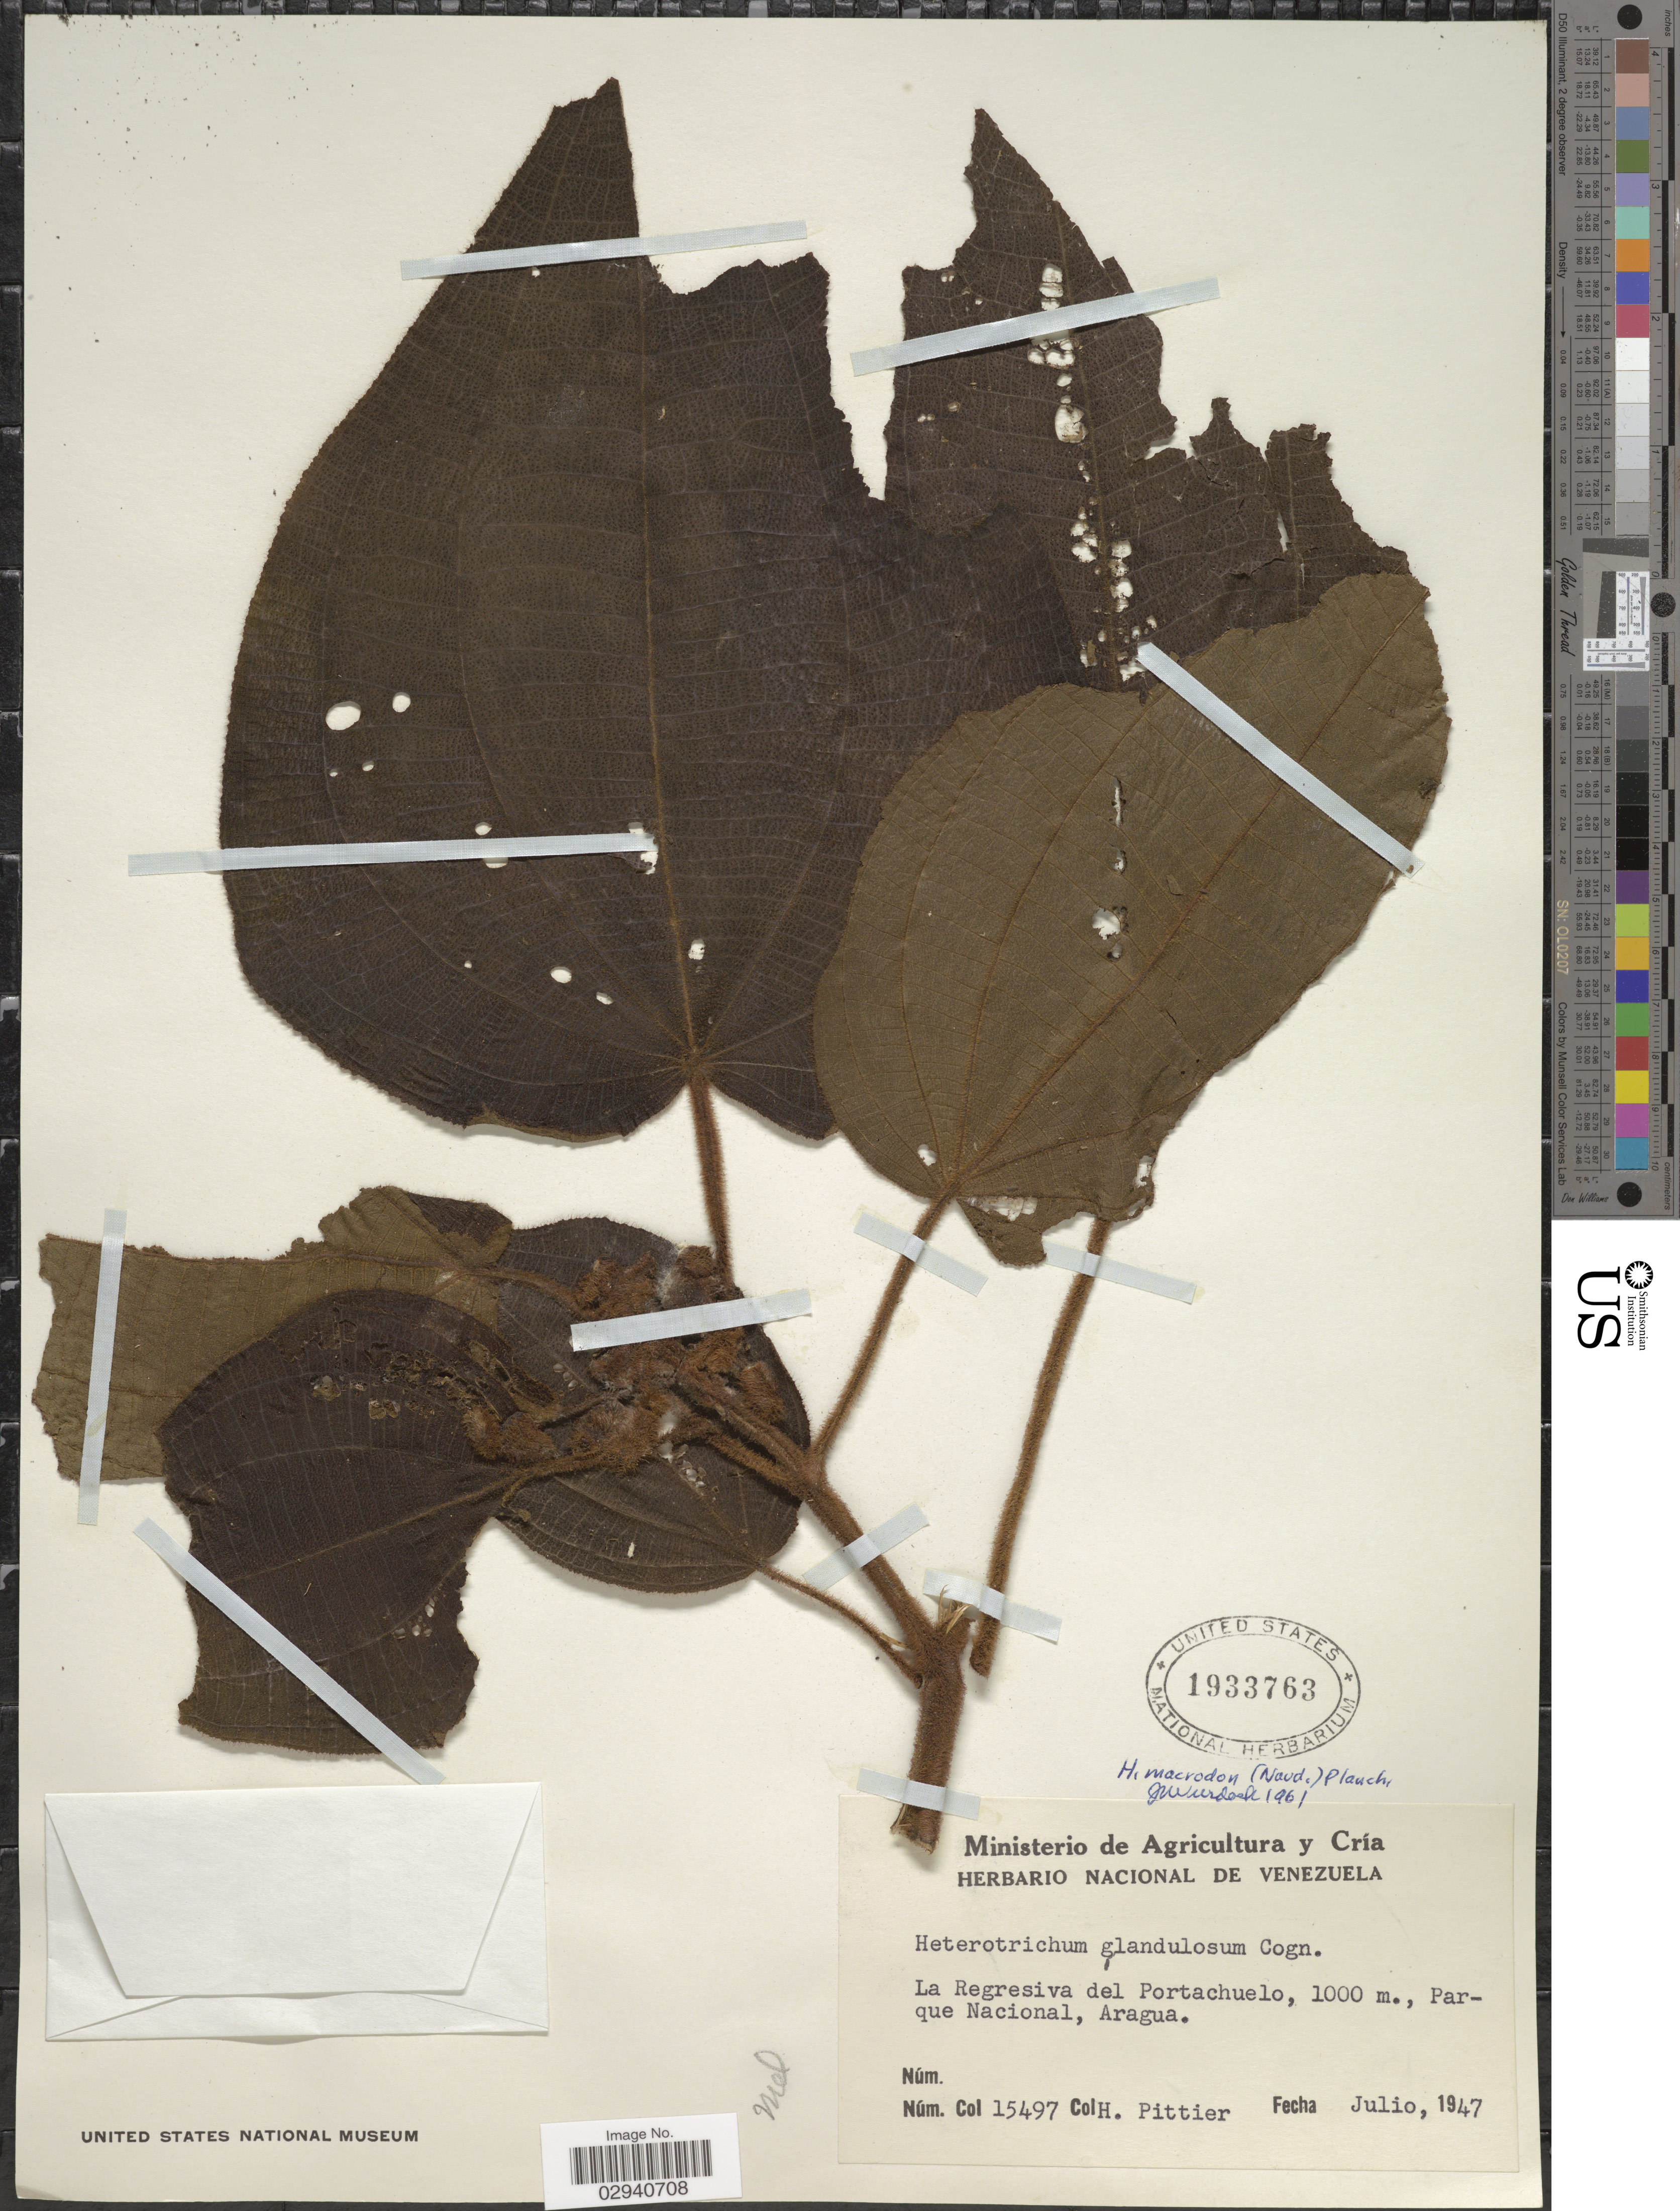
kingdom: Plantae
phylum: Tracheophyta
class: Magnoliopsida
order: Myrtales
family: Melastomataceae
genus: Miconia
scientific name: Miconia macrodon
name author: (Naudin) Wurdack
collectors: H. F. Pittier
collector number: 15497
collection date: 1947-07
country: Venezuela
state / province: Aragua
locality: La Regresiva del Portachuelo, Parque Nacional.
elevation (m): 1000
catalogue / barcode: US 1933763